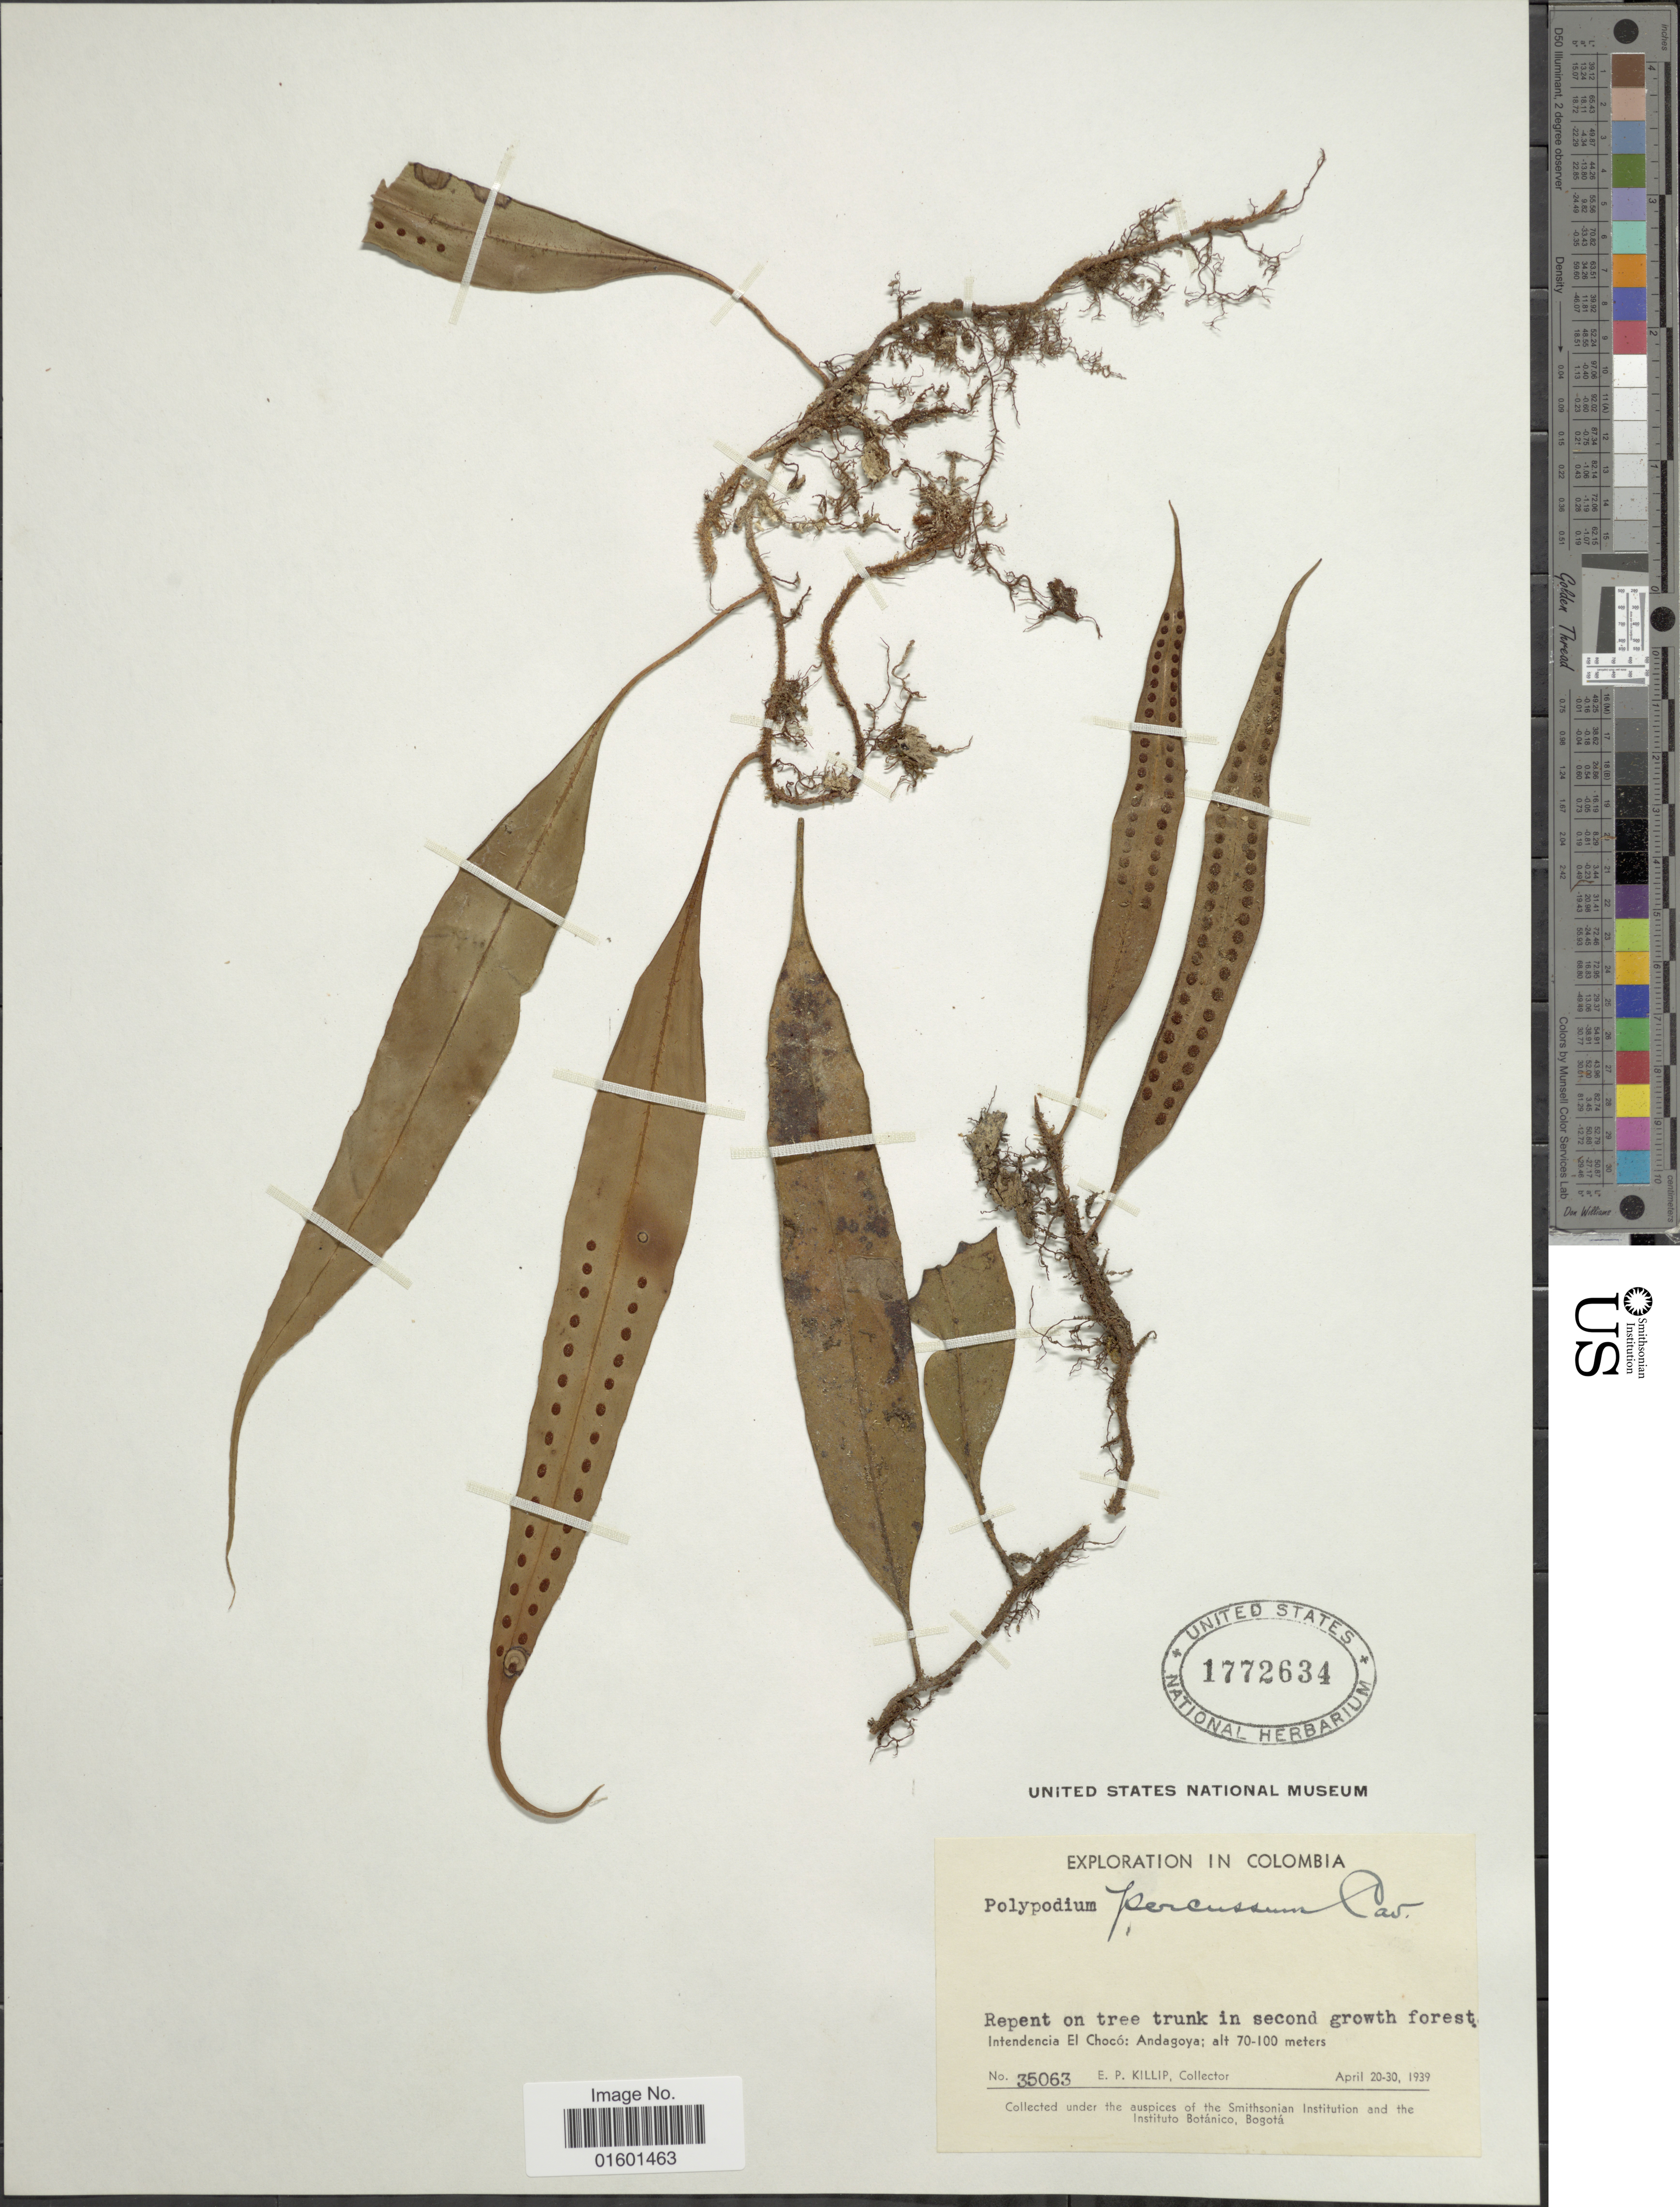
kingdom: Plantae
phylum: Tracheophyta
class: Polypodiopsida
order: Polypodiales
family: Polypodiaceae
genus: Microgramma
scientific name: Microgramma percussa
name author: (Cav.) de la Sota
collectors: E. P. Killip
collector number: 35063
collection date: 1939-04-20/1939-04-30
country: Colombia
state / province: Chocó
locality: Andagoya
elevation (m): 70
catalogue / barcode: US 1772634